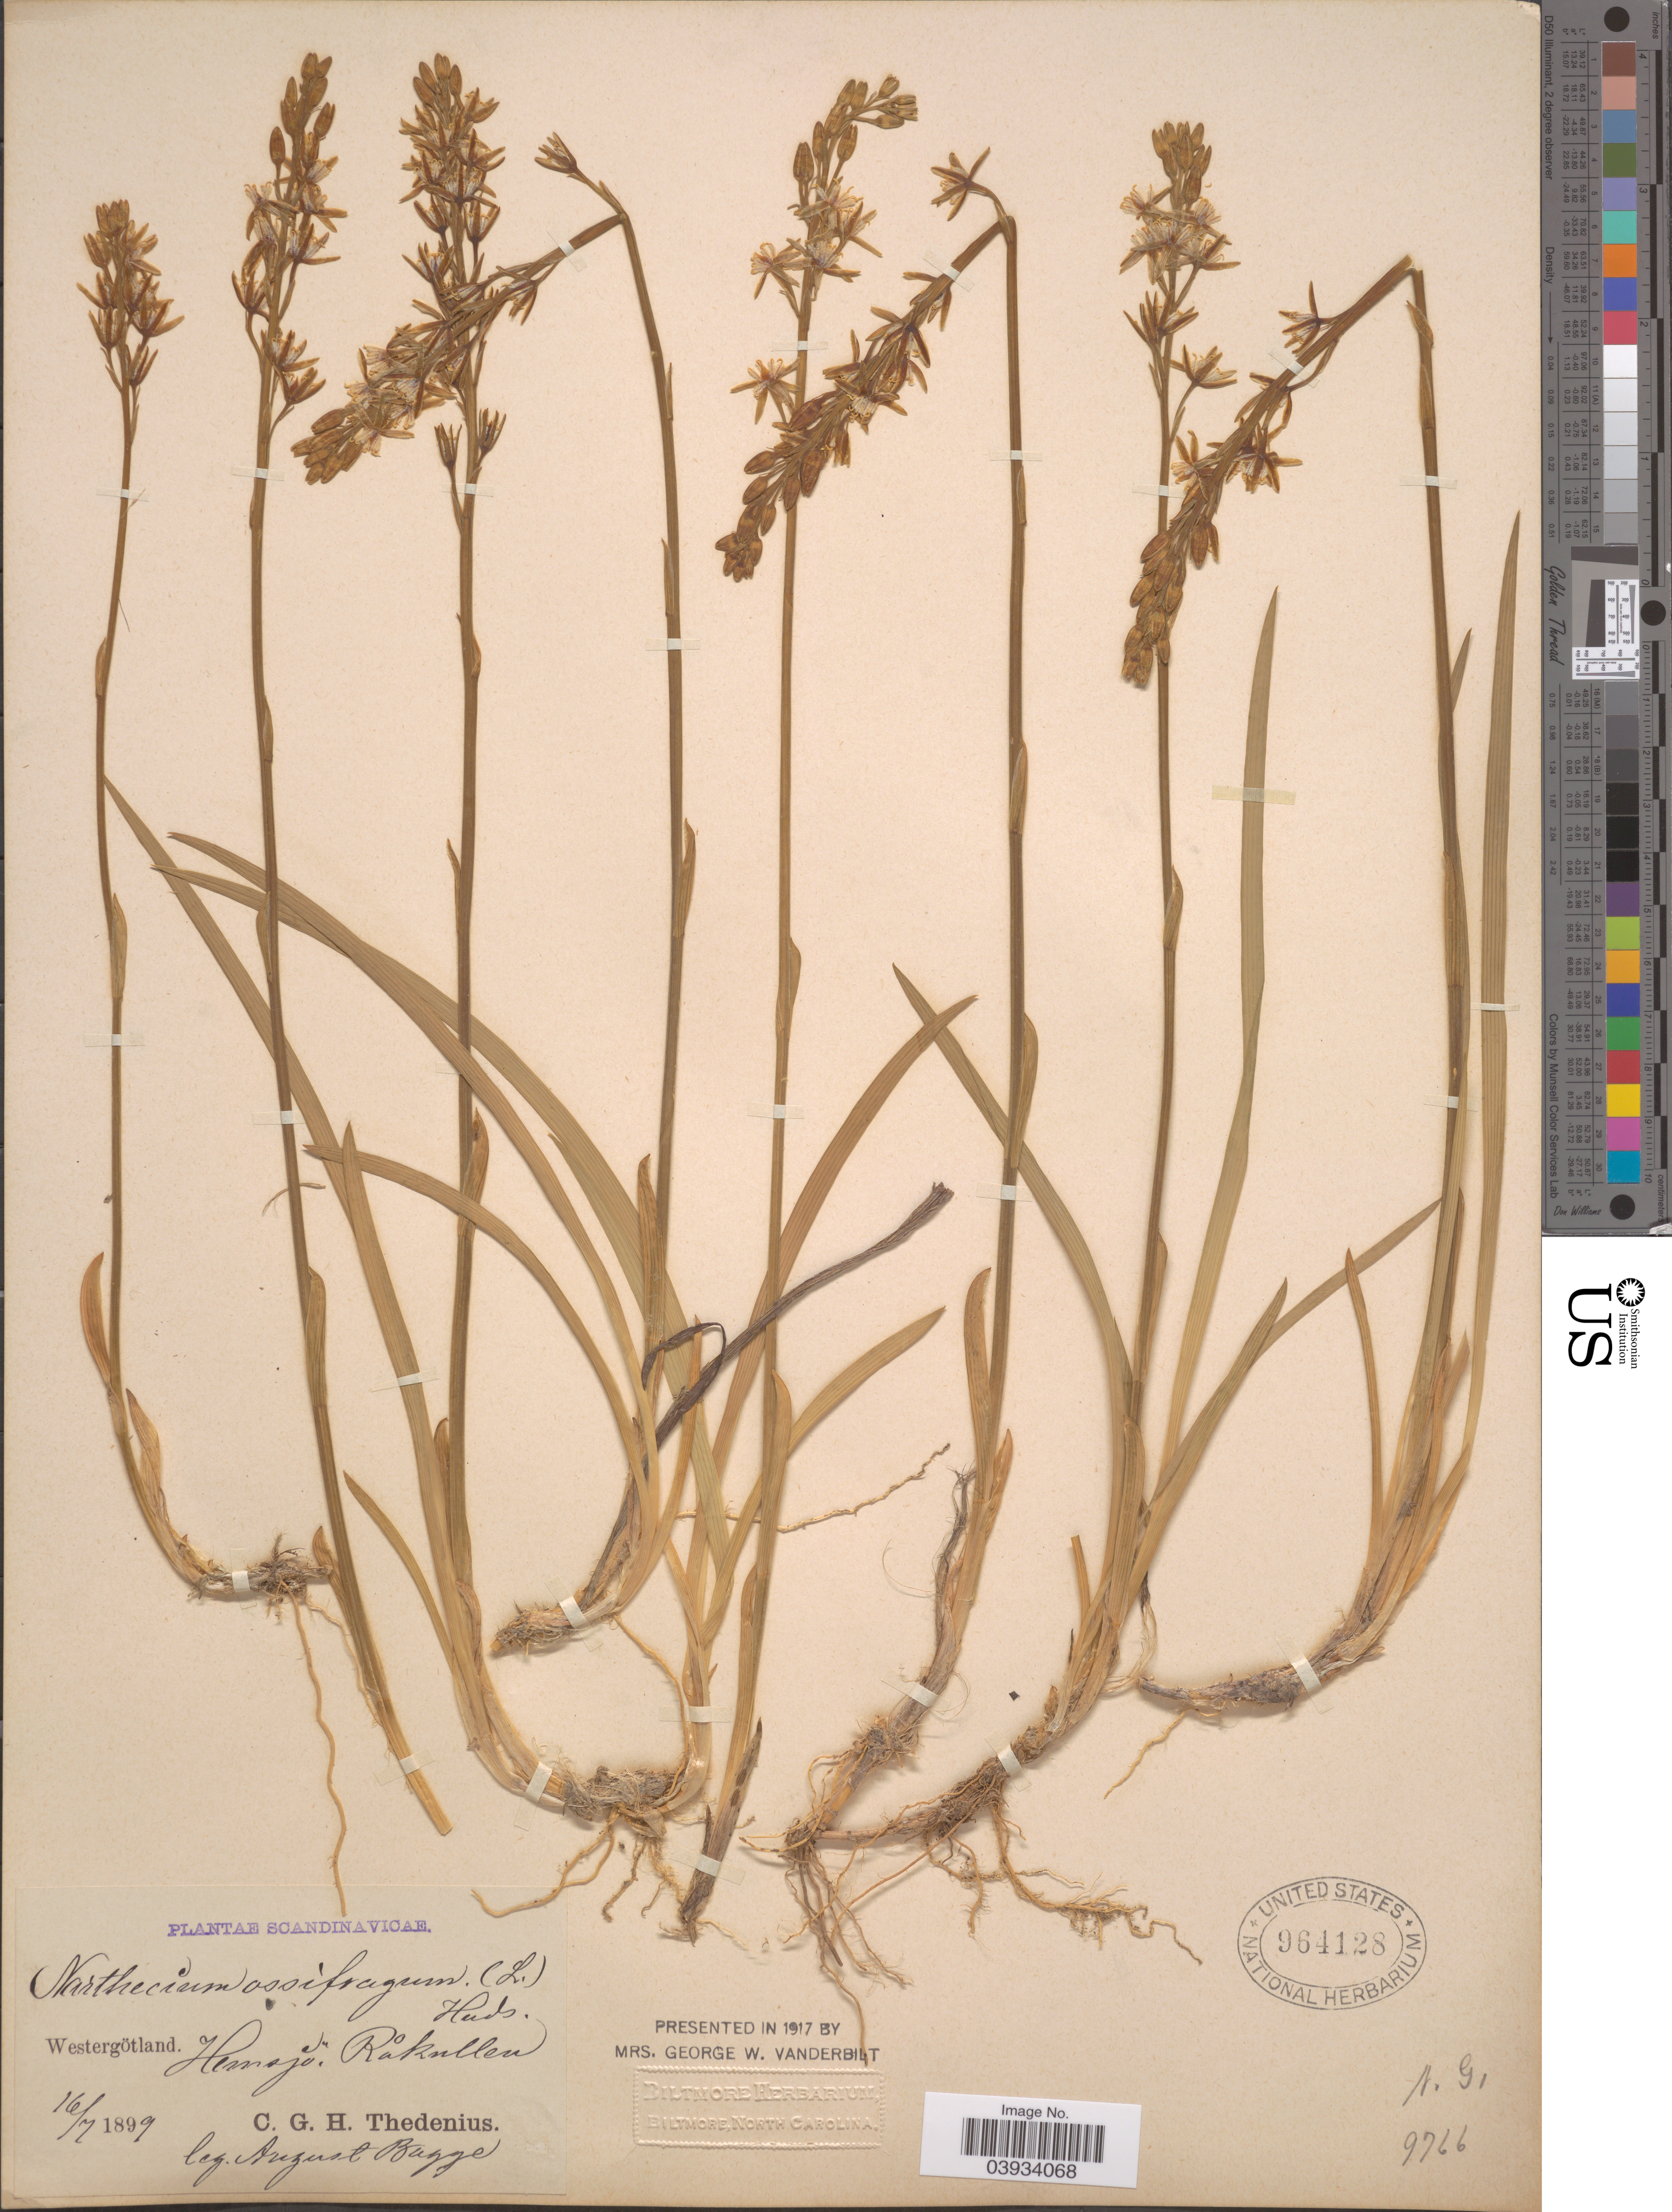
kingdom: Plantae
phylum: Tracheophyta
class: Liliopsida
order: Dioscoreales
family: Nartheciaceae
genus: Narthecium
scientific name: Narthecium ossifragum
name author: Huds.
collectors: A. Bagge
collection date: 1899-07-16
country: Sweden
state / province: Västra Götaland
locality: Scandinavicæ. Westergötland. Hemsjö Rakullen.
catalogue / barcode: US 964128